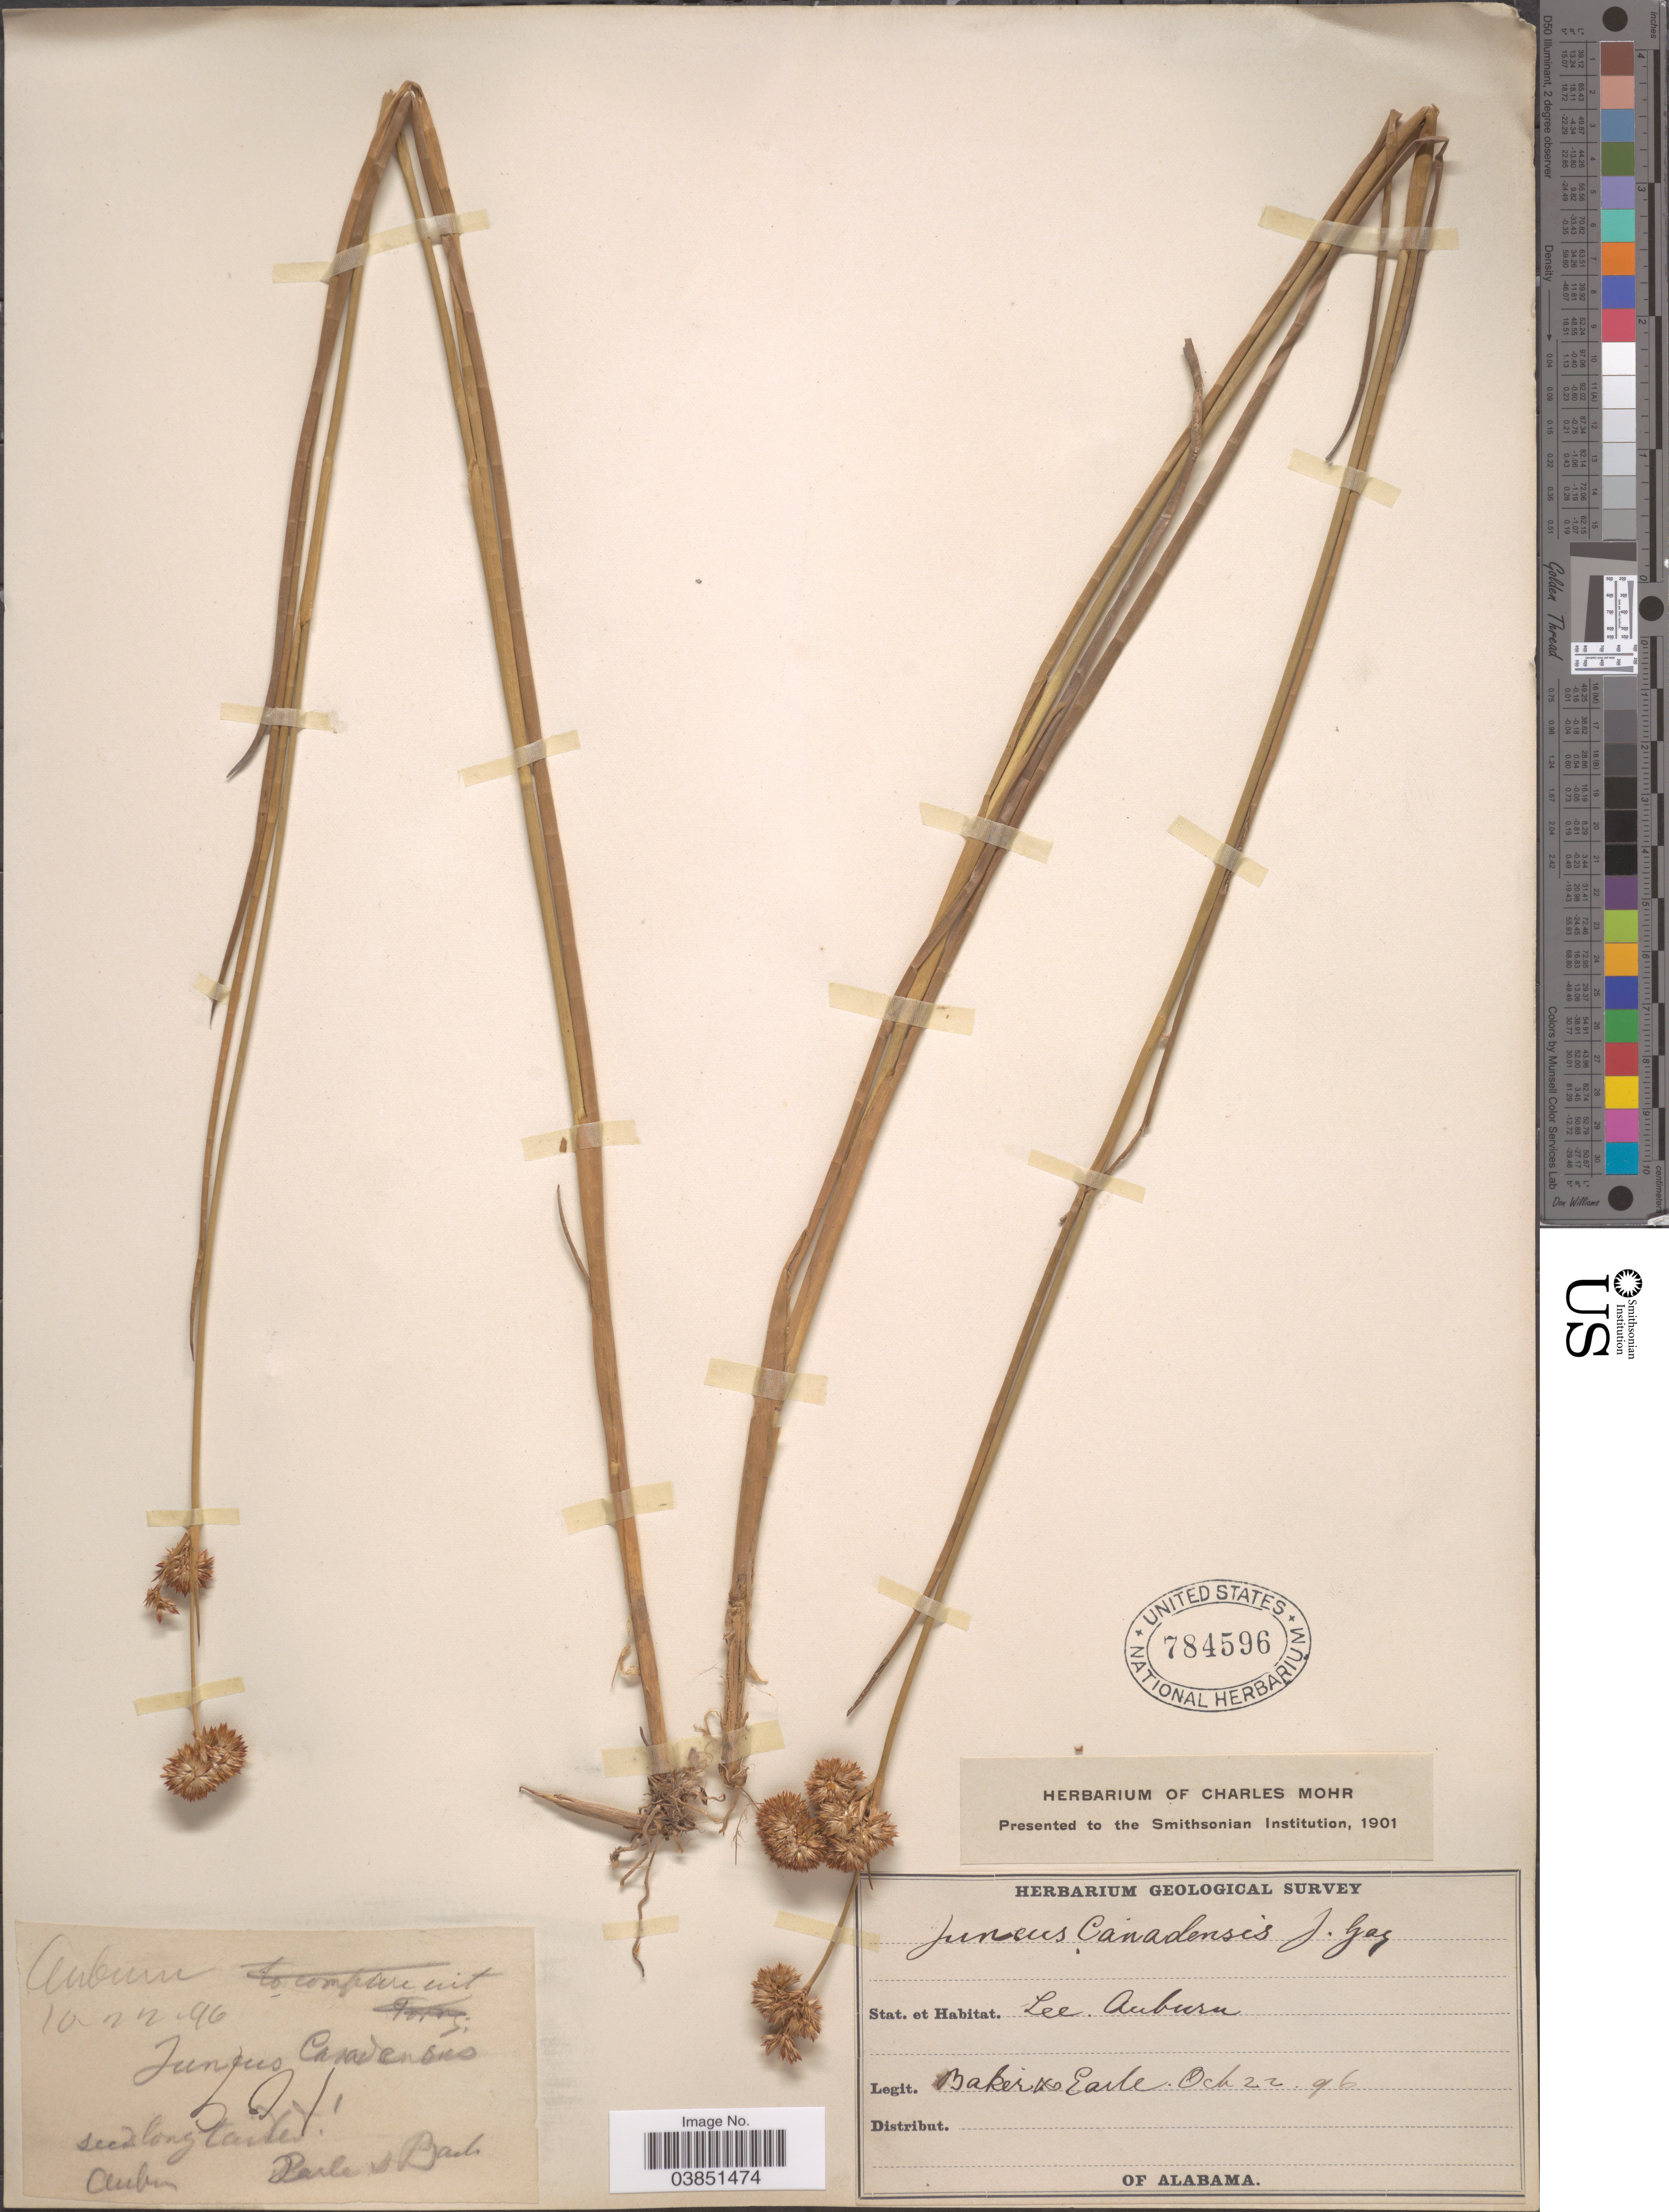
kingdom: Plantae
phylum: Tracheophyta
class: Liliopsida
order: Poales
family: Juncaceae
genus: Juncus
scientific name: Juncus canadensis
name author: J. Gay ex Laharpe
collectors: -- Baker & -. Earle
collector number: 501*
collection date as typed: Transcribed d/m/y: 22/10/96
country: United States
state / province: Alabama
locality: Lee. Auburn.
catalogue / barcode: US 784596